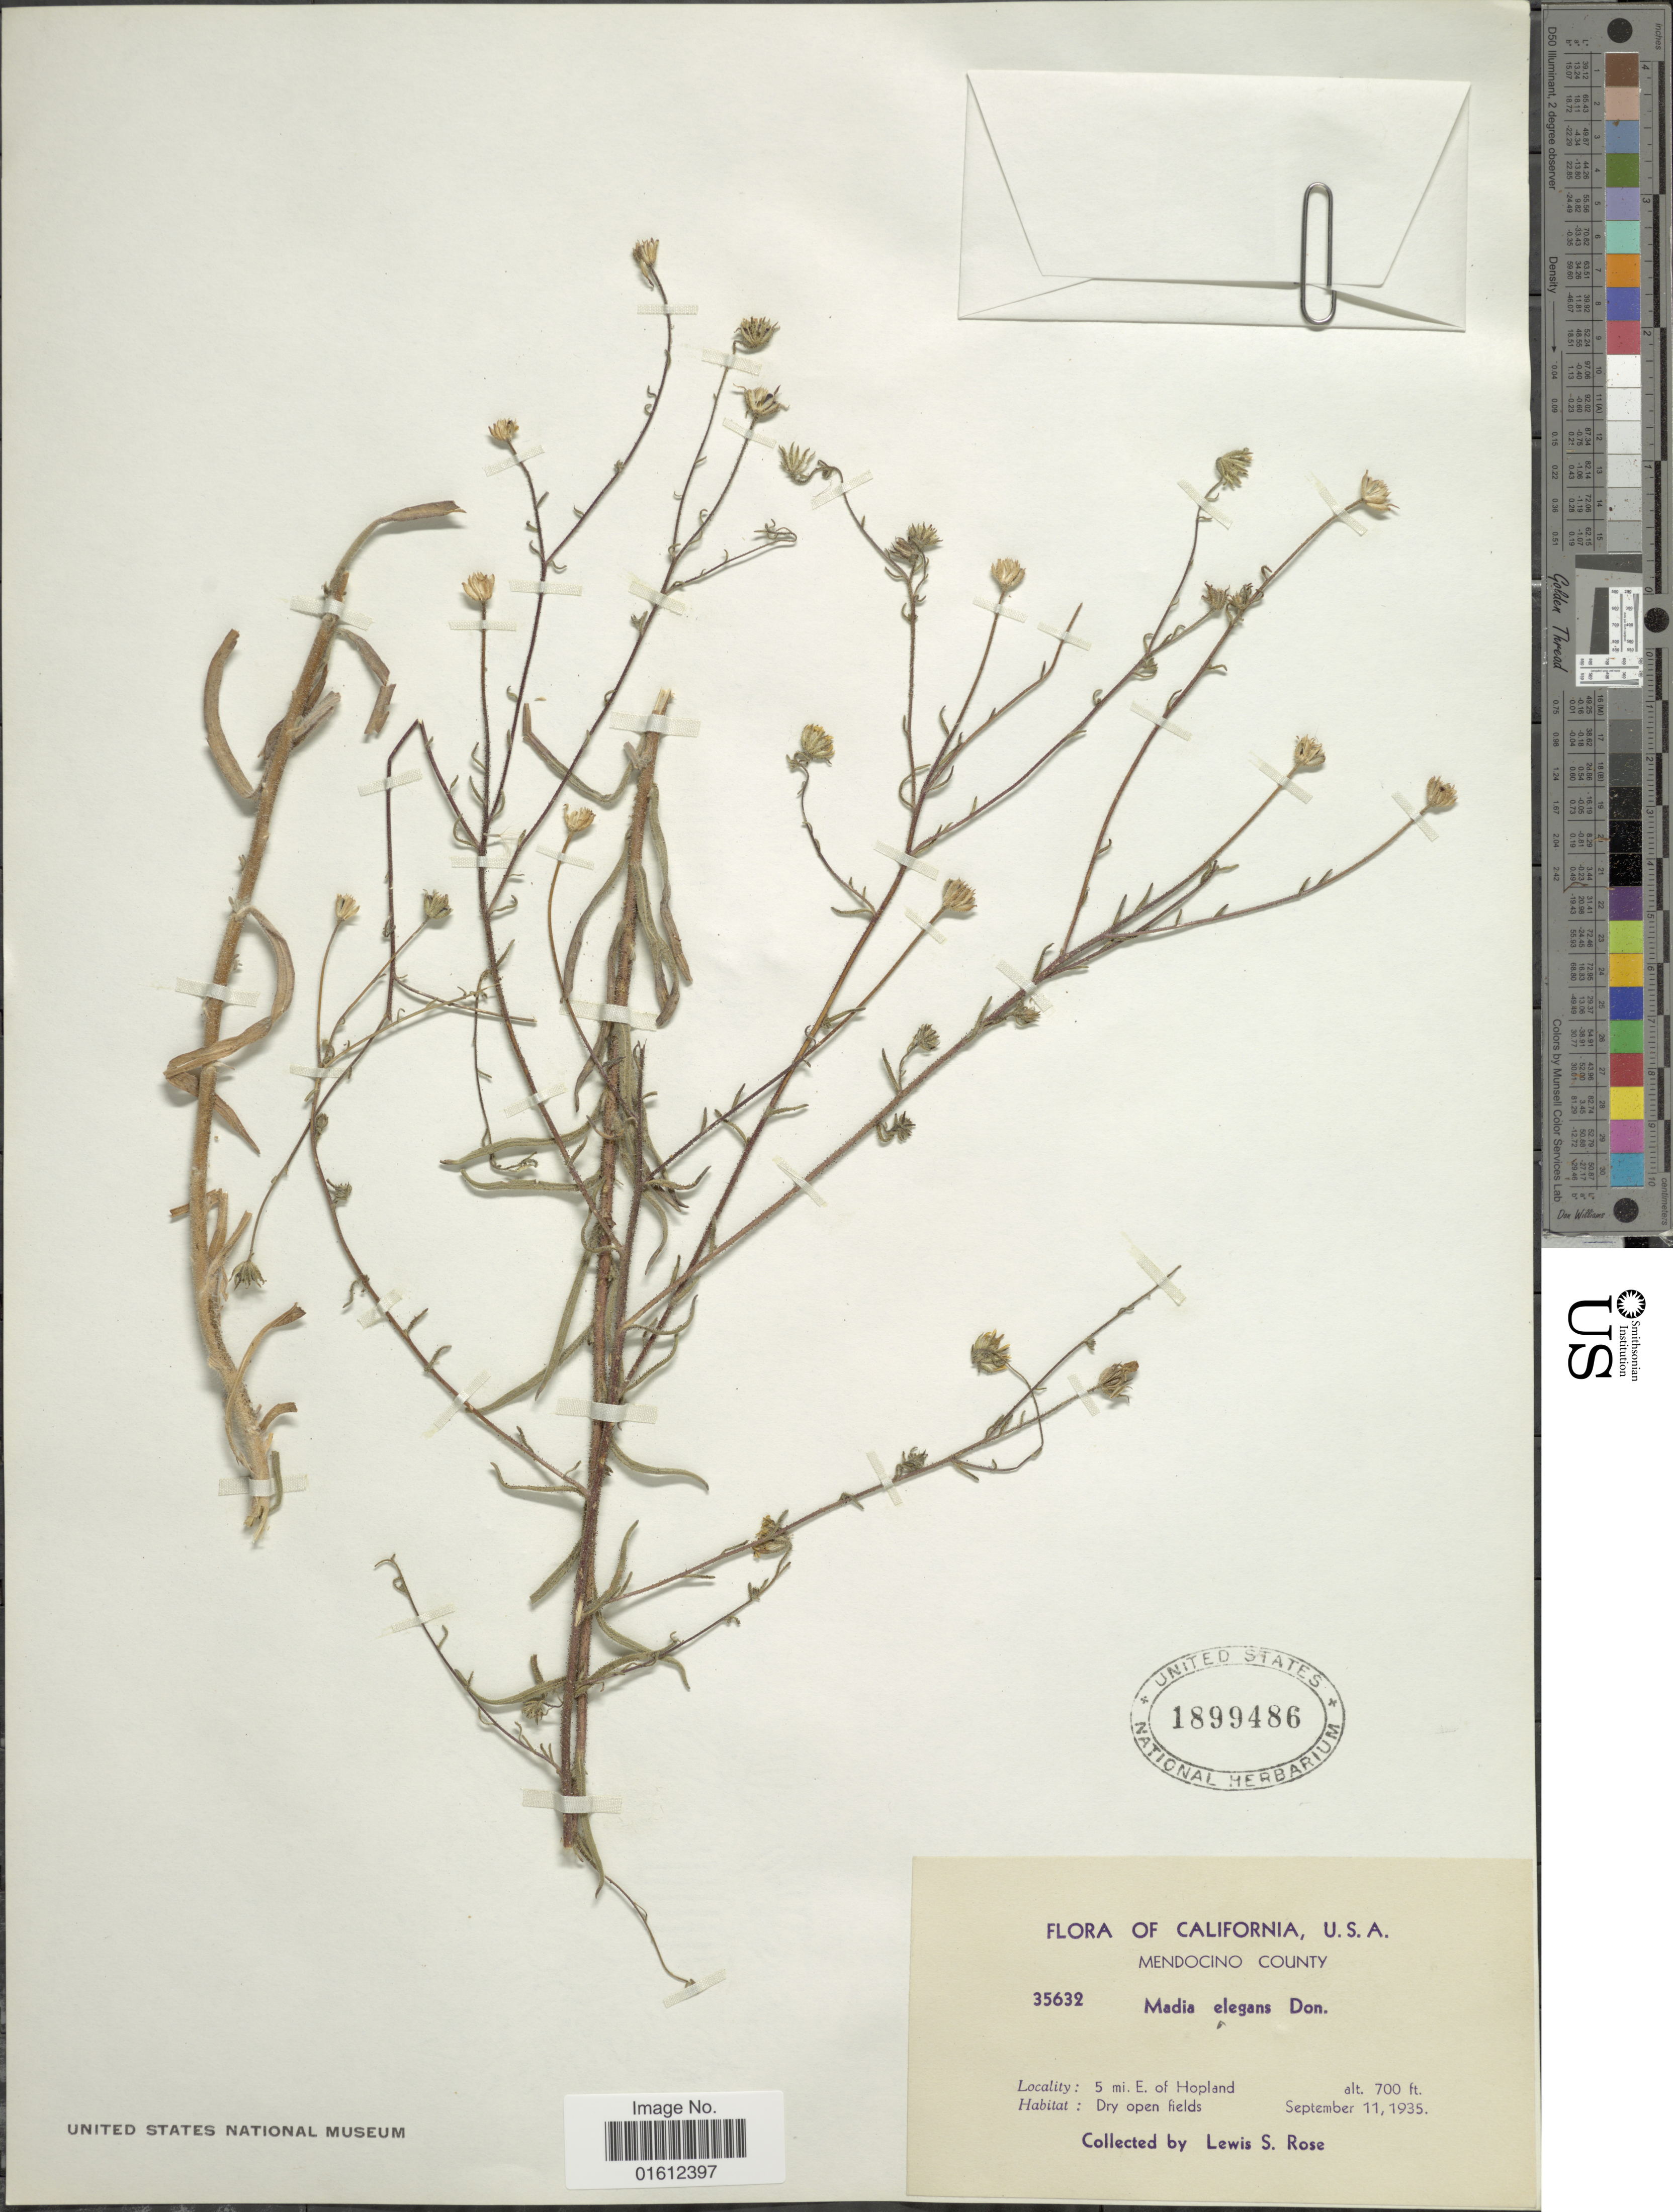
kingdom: Plantae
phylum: Tracheophyta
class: Magnoliopsida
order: Asterales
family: Asteraceae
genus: Madia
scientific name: Madia elegans subsp. elegans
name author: D. Don ex Lindl.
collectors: L. S. Rose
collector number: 35632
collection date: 1935-09-11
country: United States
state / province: California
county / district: Mendocino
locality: Mendocino County. 5 mi. E. of Hopland.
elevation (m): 213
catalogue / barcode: US 1899486